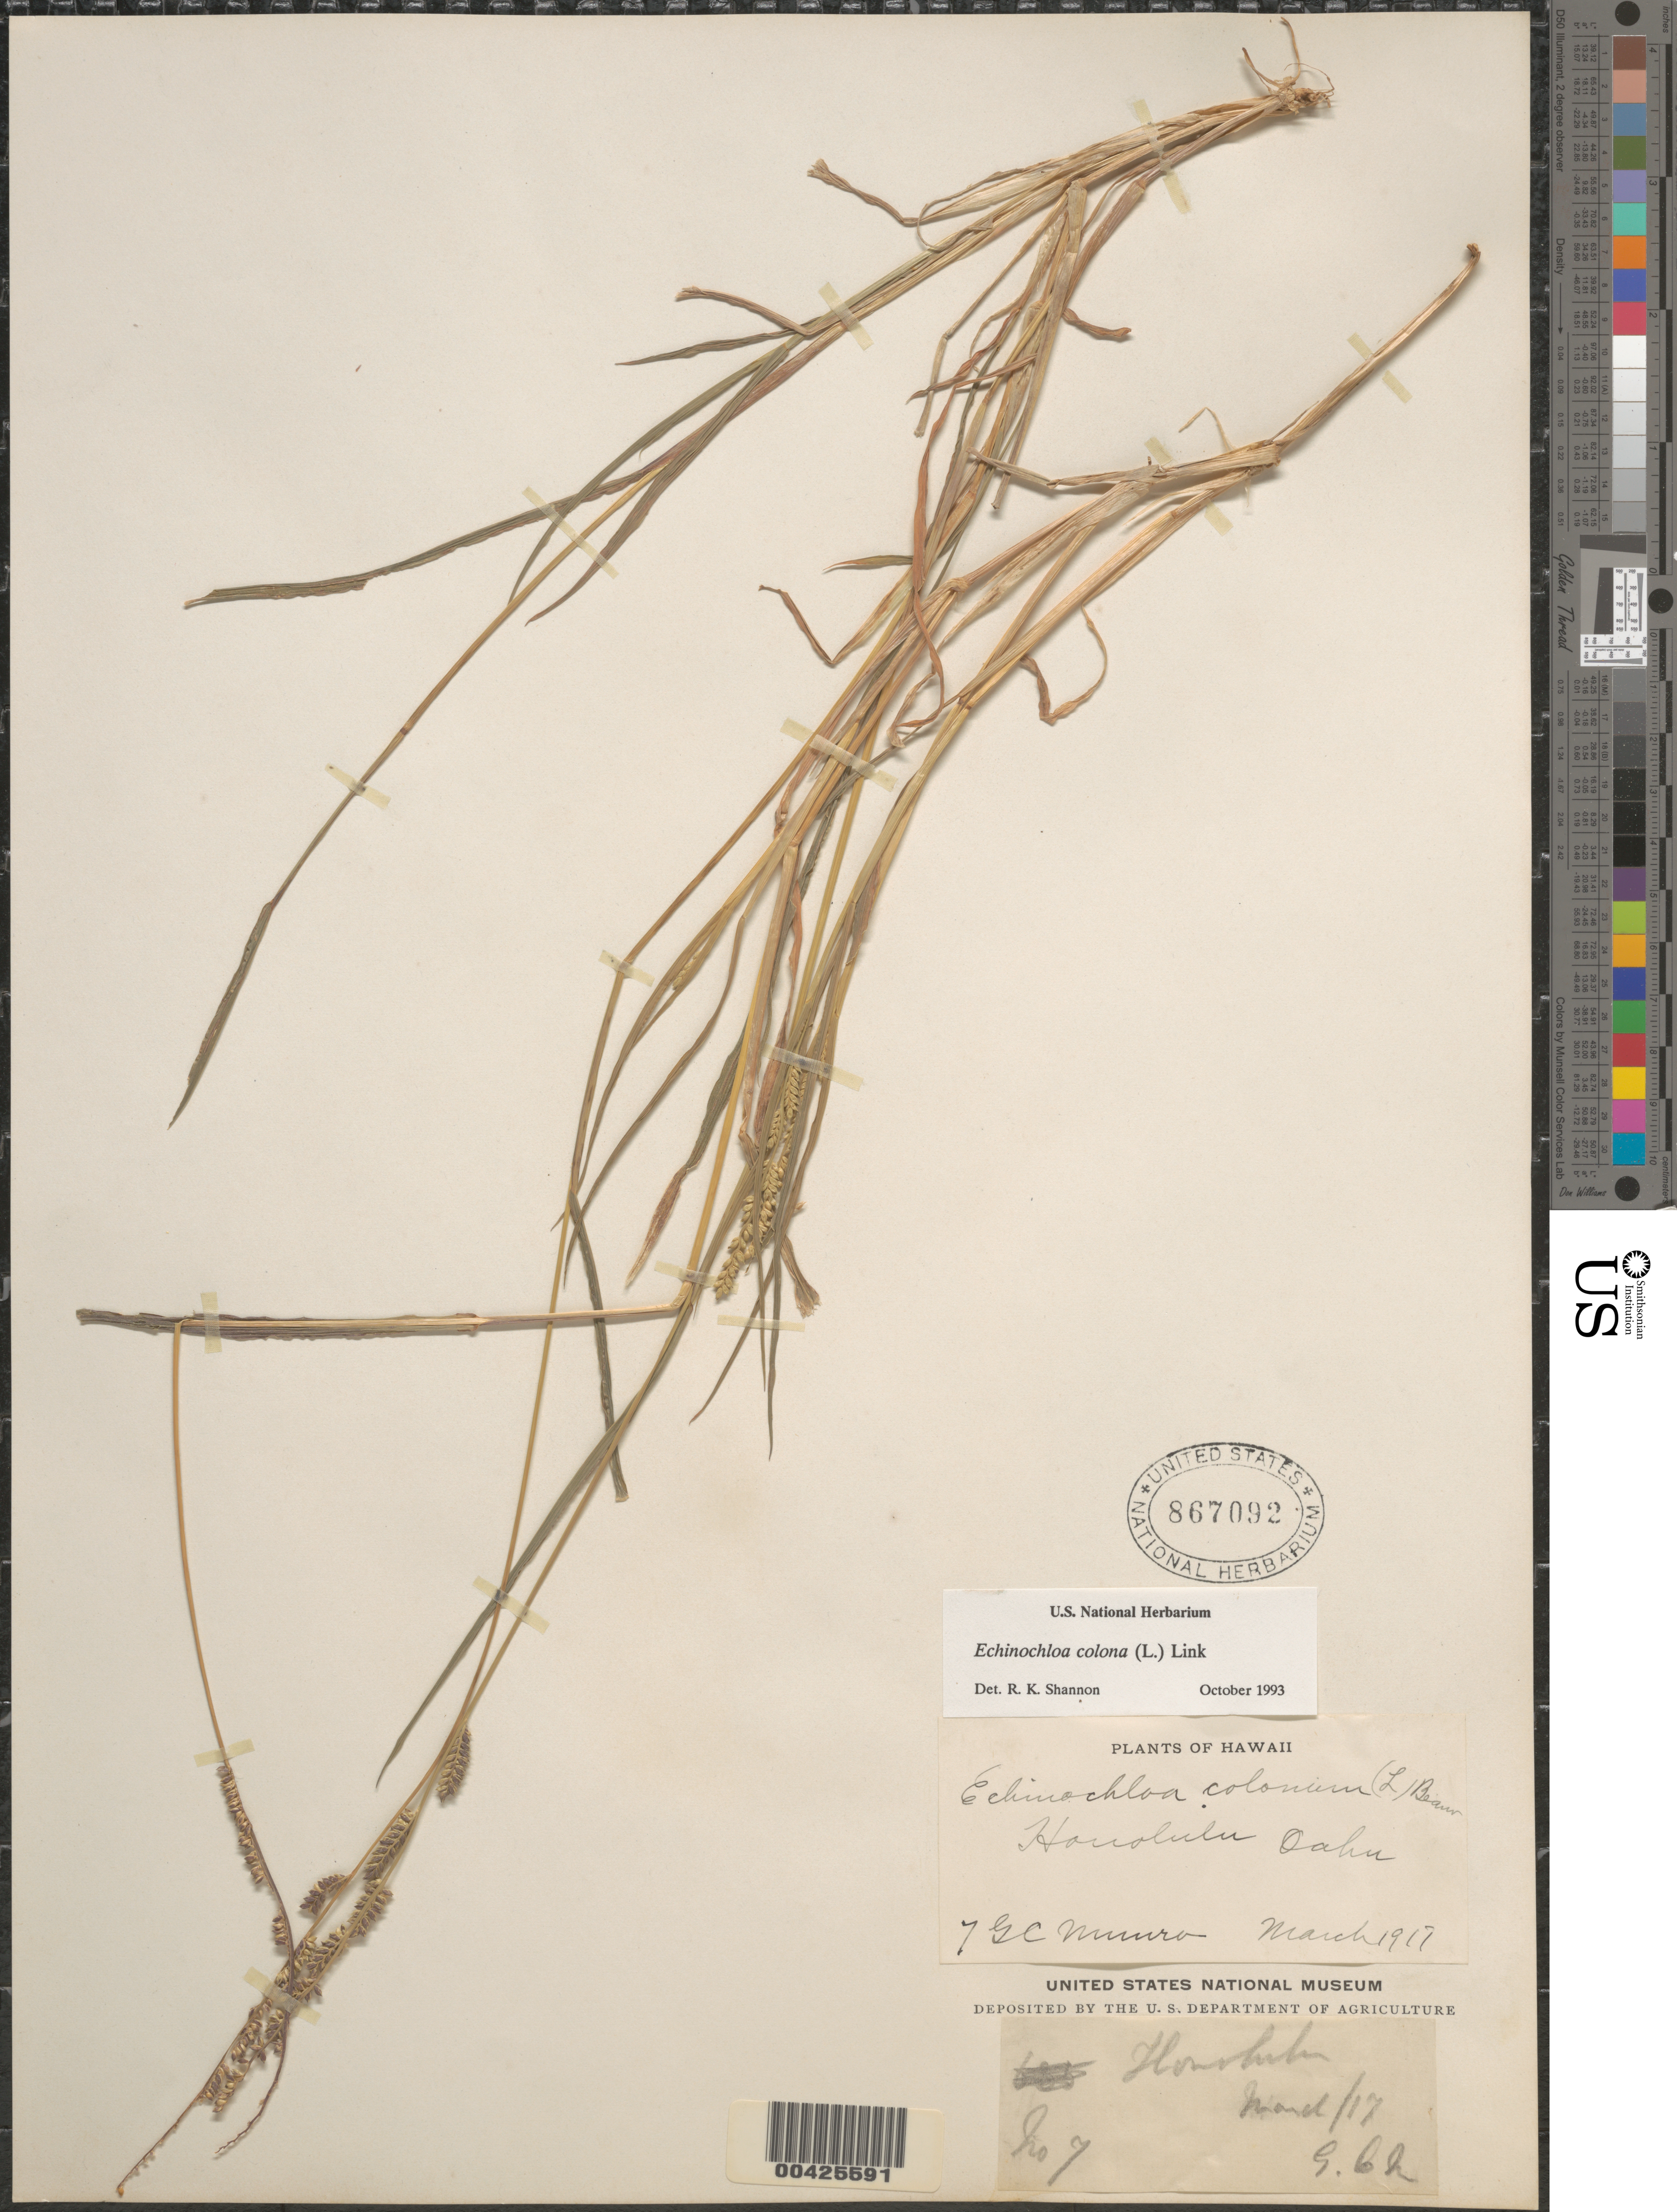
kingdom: Plantae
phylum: Tracheophyta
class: Liliopsida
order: Poales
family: Poaceae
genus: Echinochloa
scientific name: Echinochloa colona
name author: (L.) Link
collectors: G. C. Munro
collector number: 7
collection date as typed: Mar 1917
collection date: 1917-03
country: United States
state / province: Hawaii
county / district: Honolulu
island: Oahu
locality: Honolulu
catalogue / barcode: US 867092